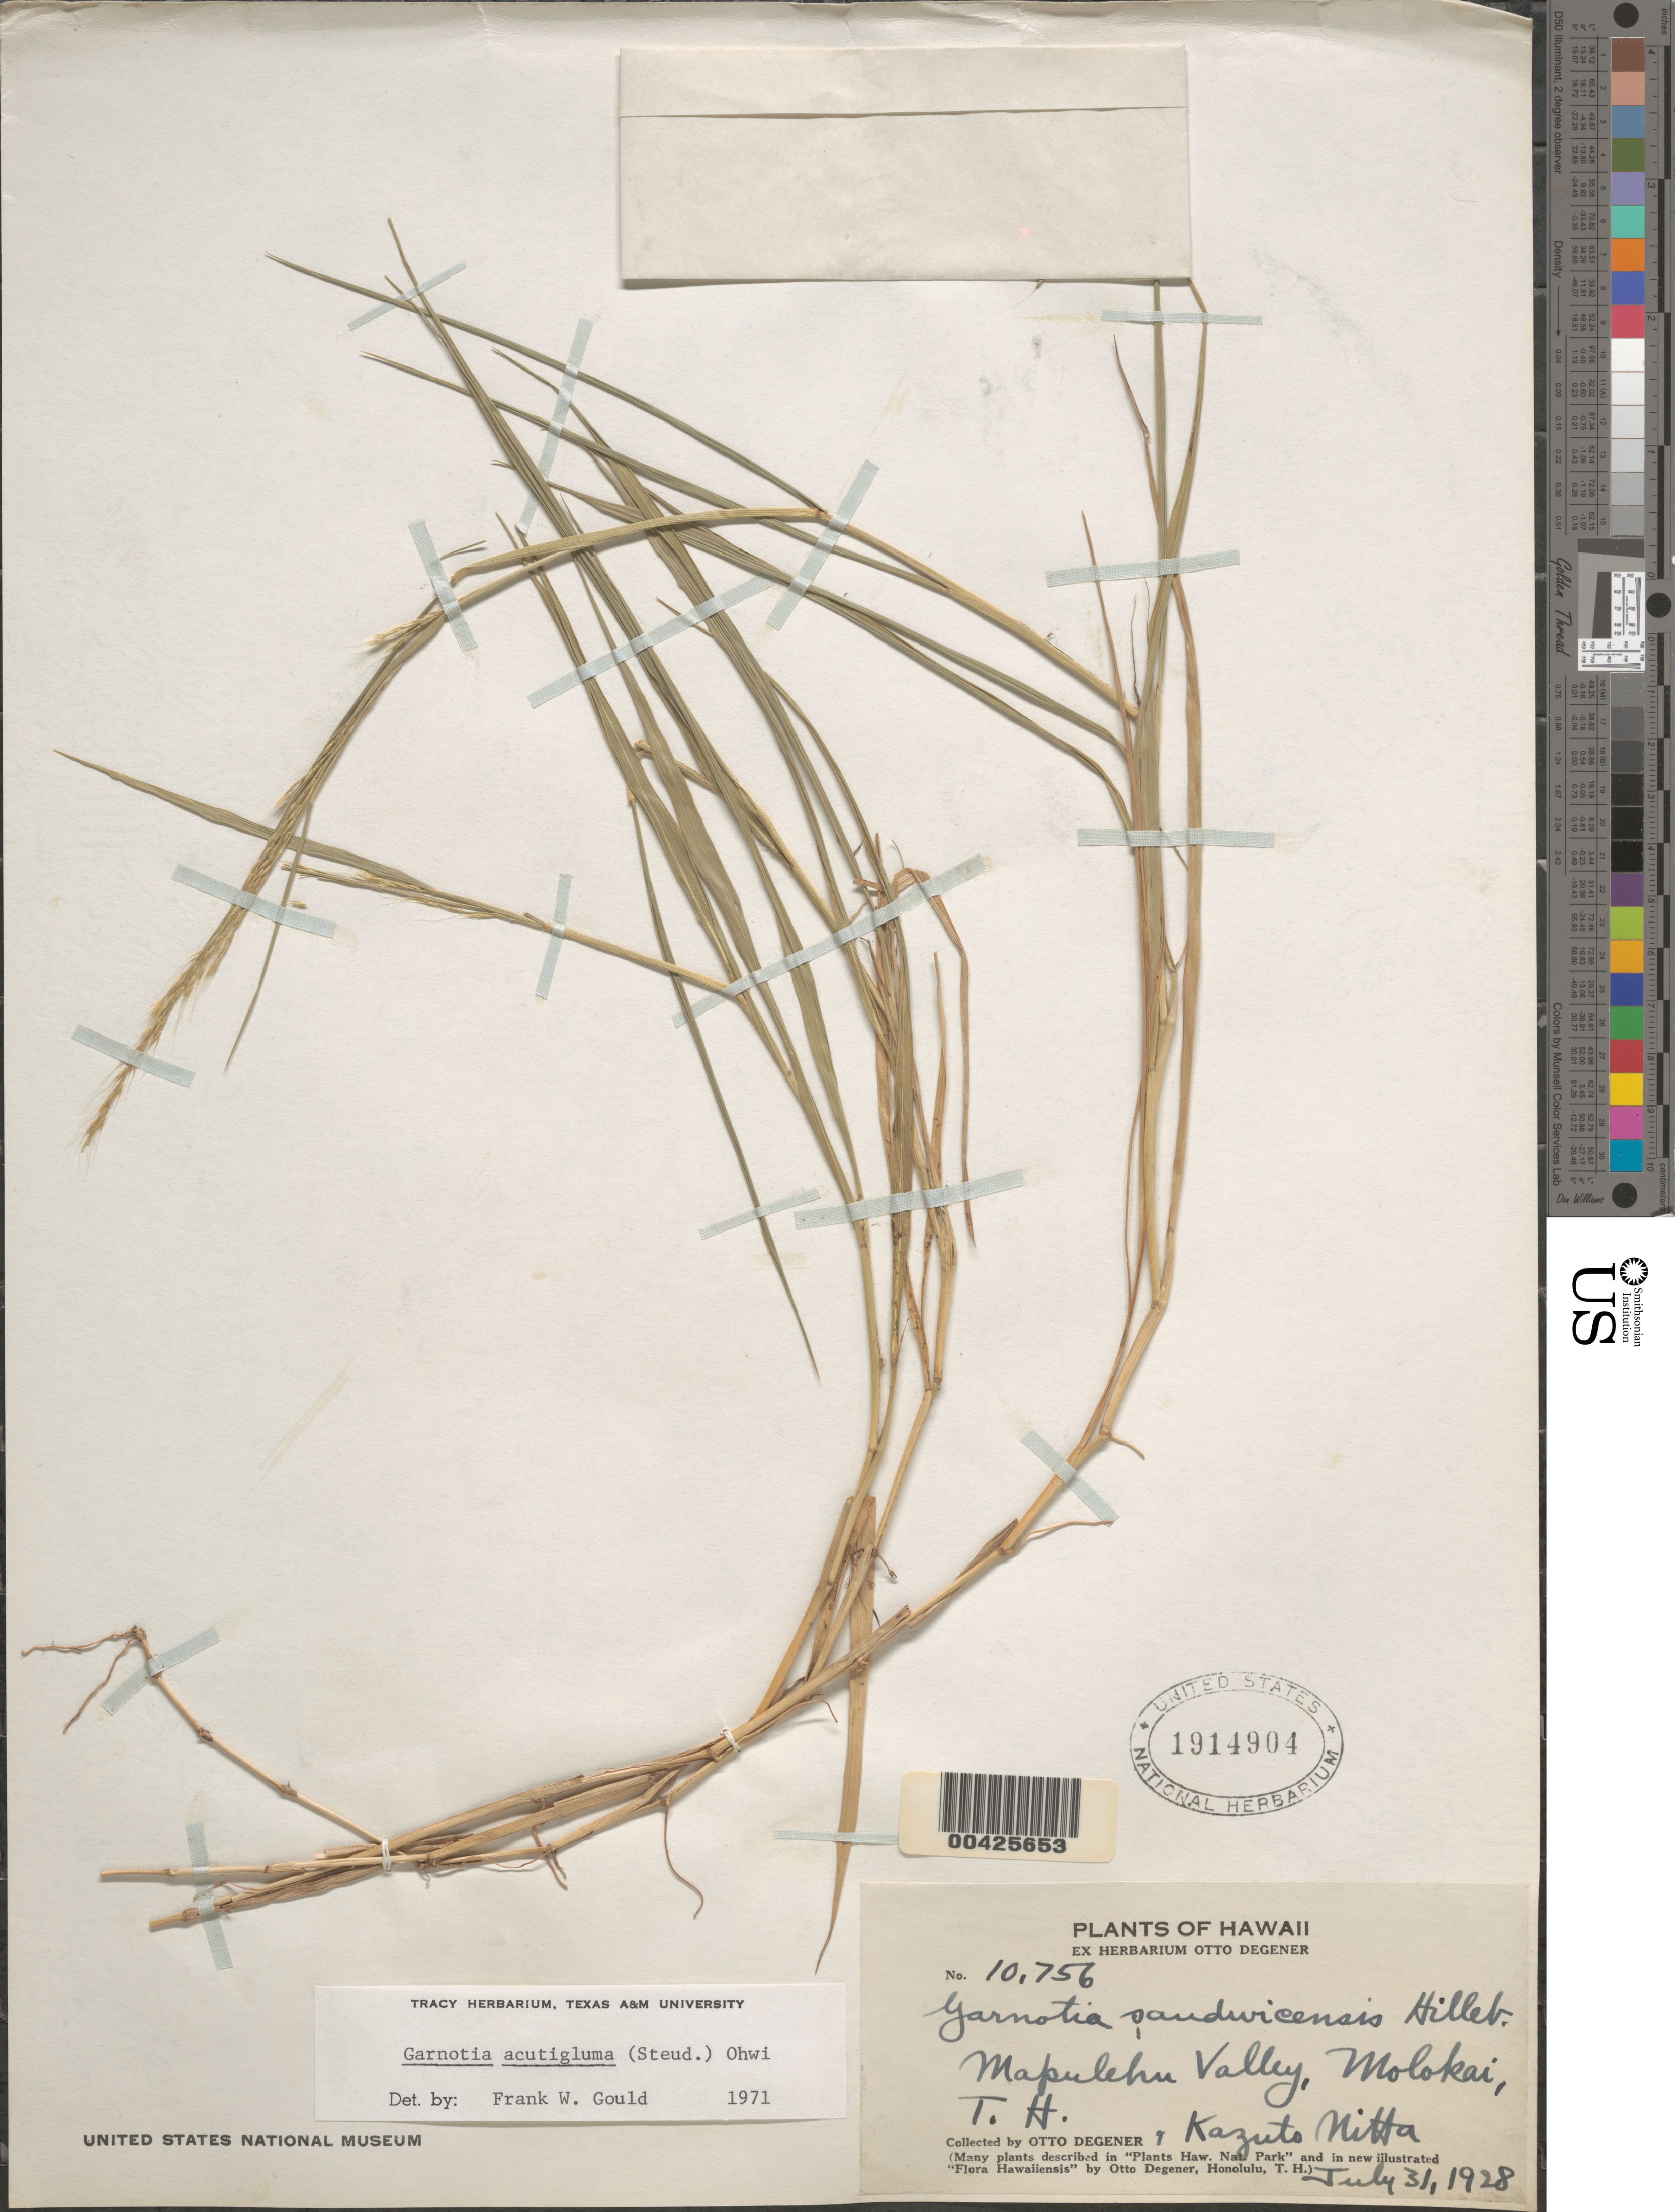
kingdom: Plantae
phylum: Tracheophyta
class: Liliopsida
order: Poales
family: Poaceae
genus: Garnotia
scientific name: Garnotia acutigluma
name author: (Steud.) Ohwi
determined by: Gould, F. W.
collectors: O. Degener & K. Nitta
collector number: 10756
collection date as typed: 31 Jul 1928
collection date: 1928-07-31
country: United States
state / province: Hawaii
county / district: Maui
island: Moloka'i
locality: Mapulehu Valley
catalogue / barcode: US 1914904